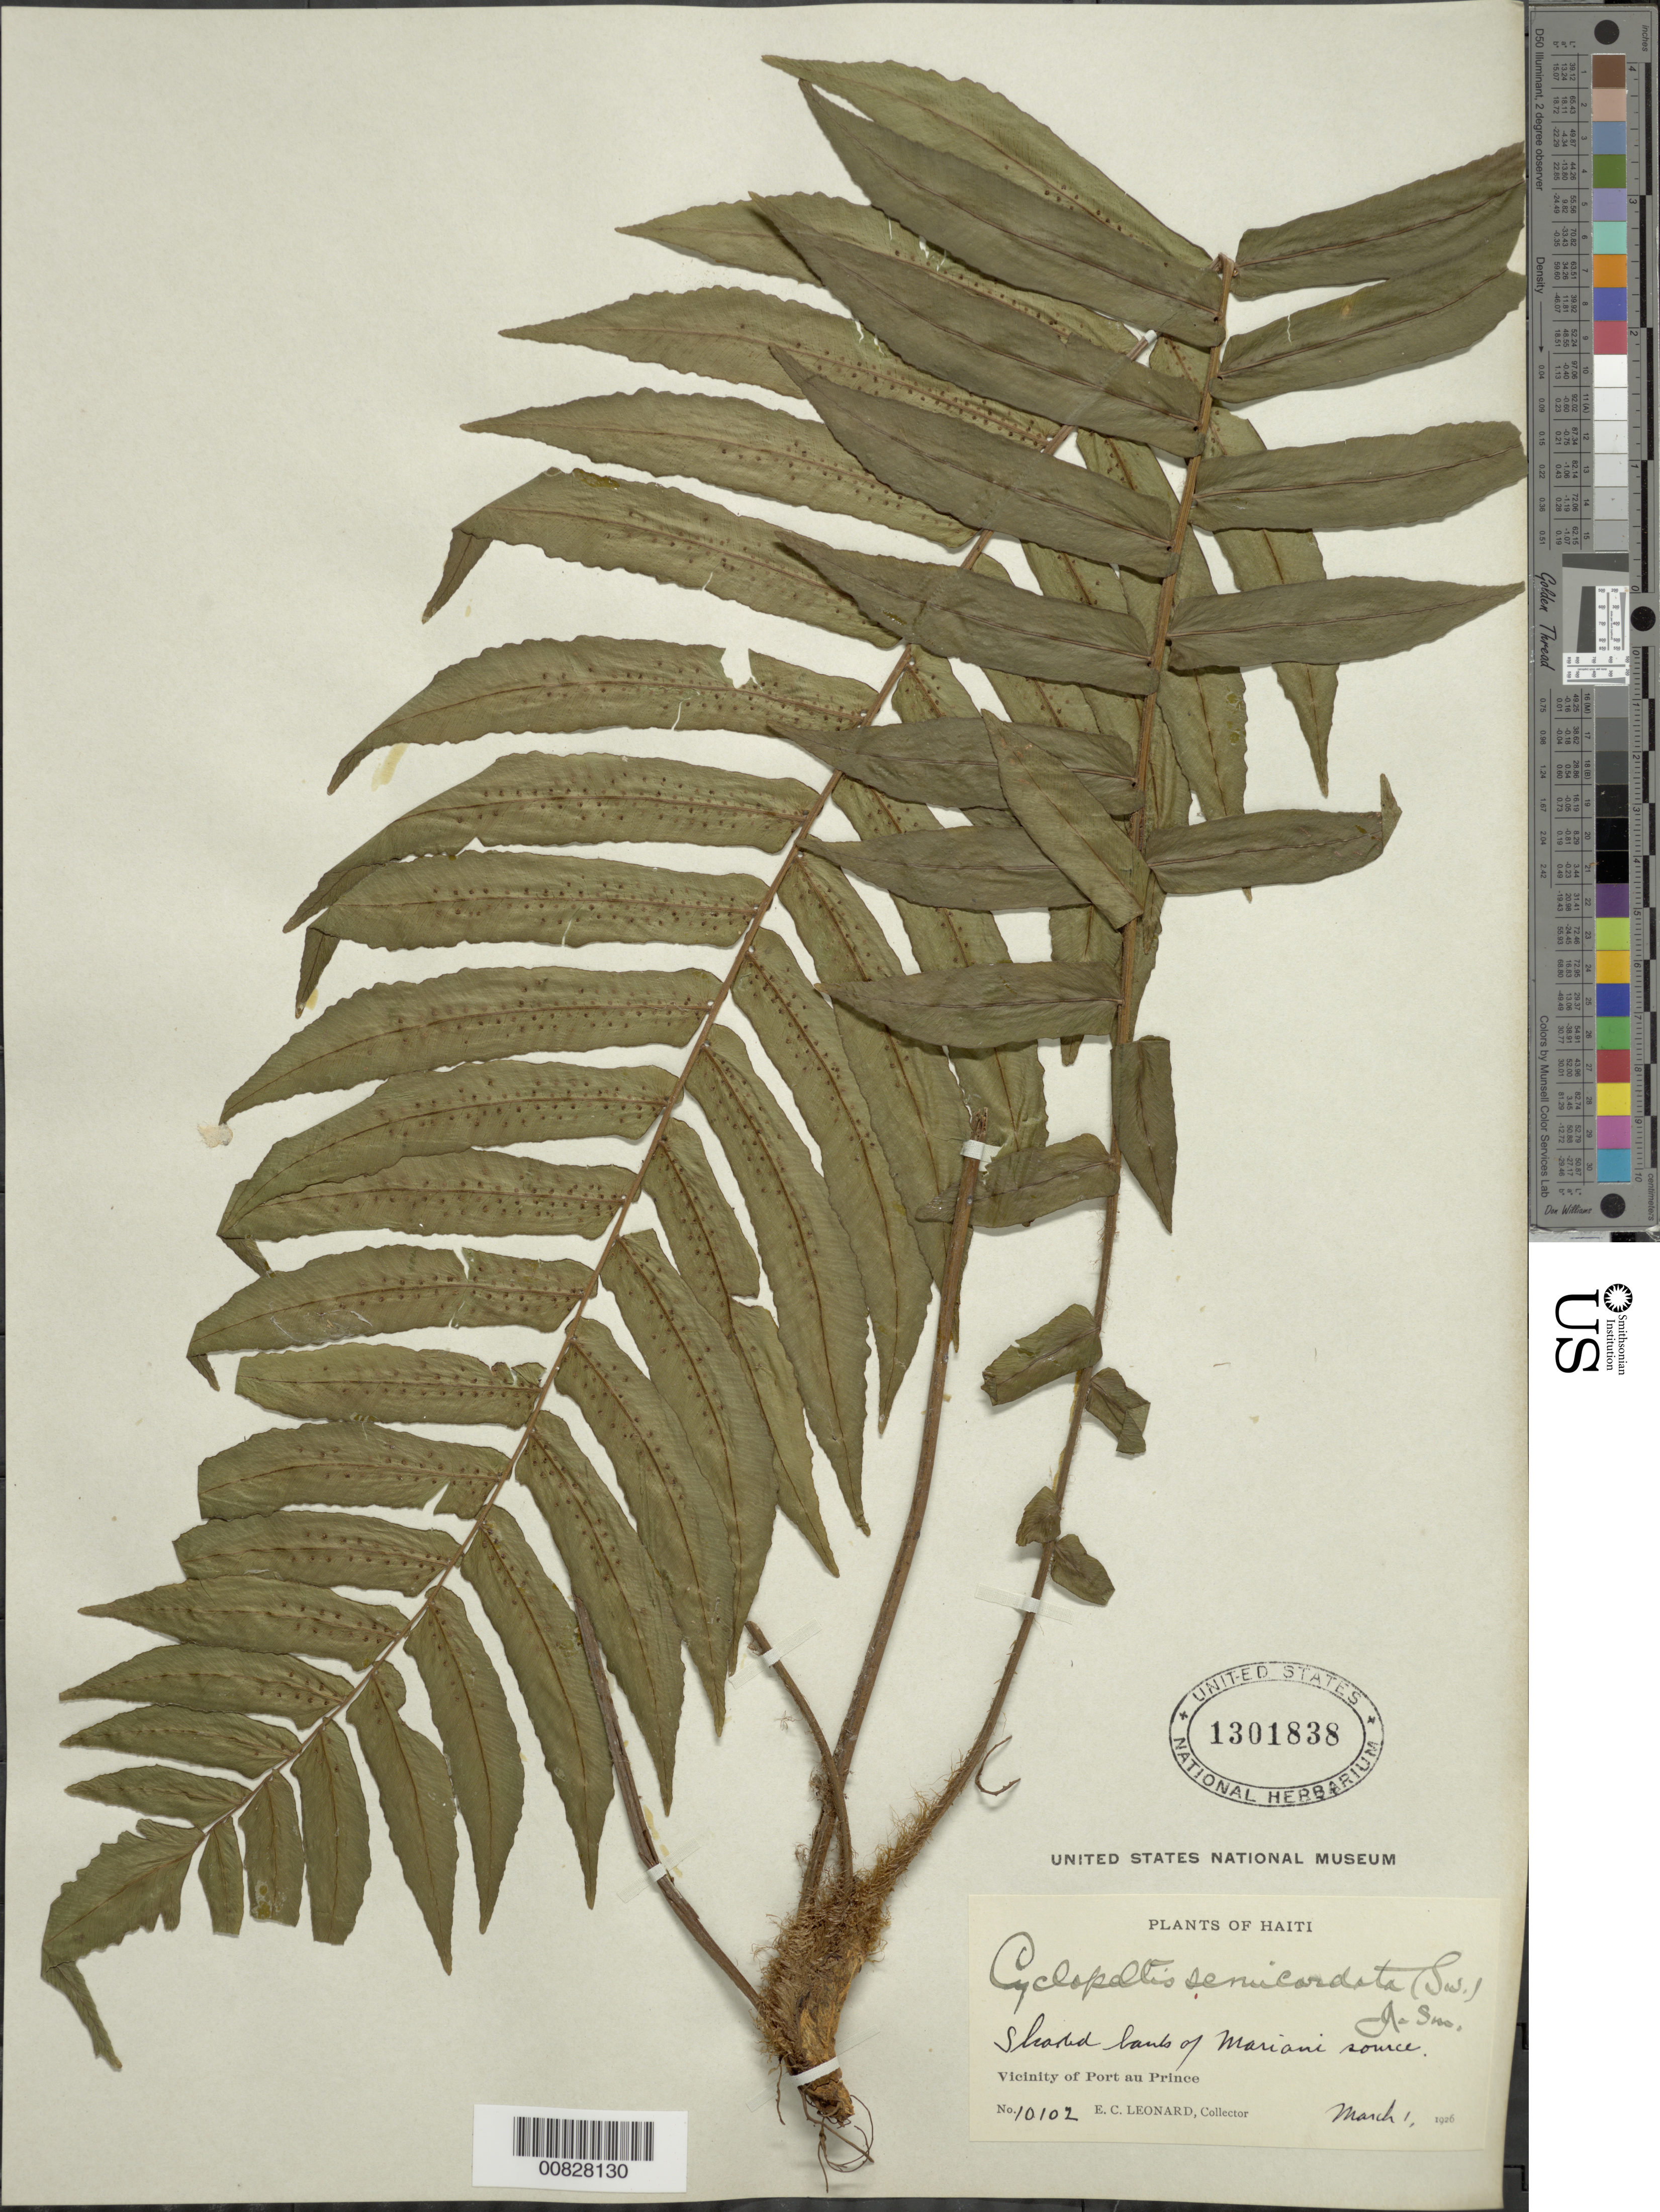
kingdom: Plantae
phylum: Tracheophyta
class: Polypodiopsida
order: Polypodiales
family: Lomariopsidaceae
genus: Cyclopeltis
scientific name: Cyclopeltis semicordata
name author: (Sw.) J. Sm.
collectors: E. C. Leonard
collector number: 10102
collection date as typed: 01 Mar 1926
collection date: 1926-03-01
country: Haiti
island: Hispaniola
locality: Port au Prince vicinity, bank of Mariani Source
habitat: Shaded bank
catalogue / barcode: US 1301838